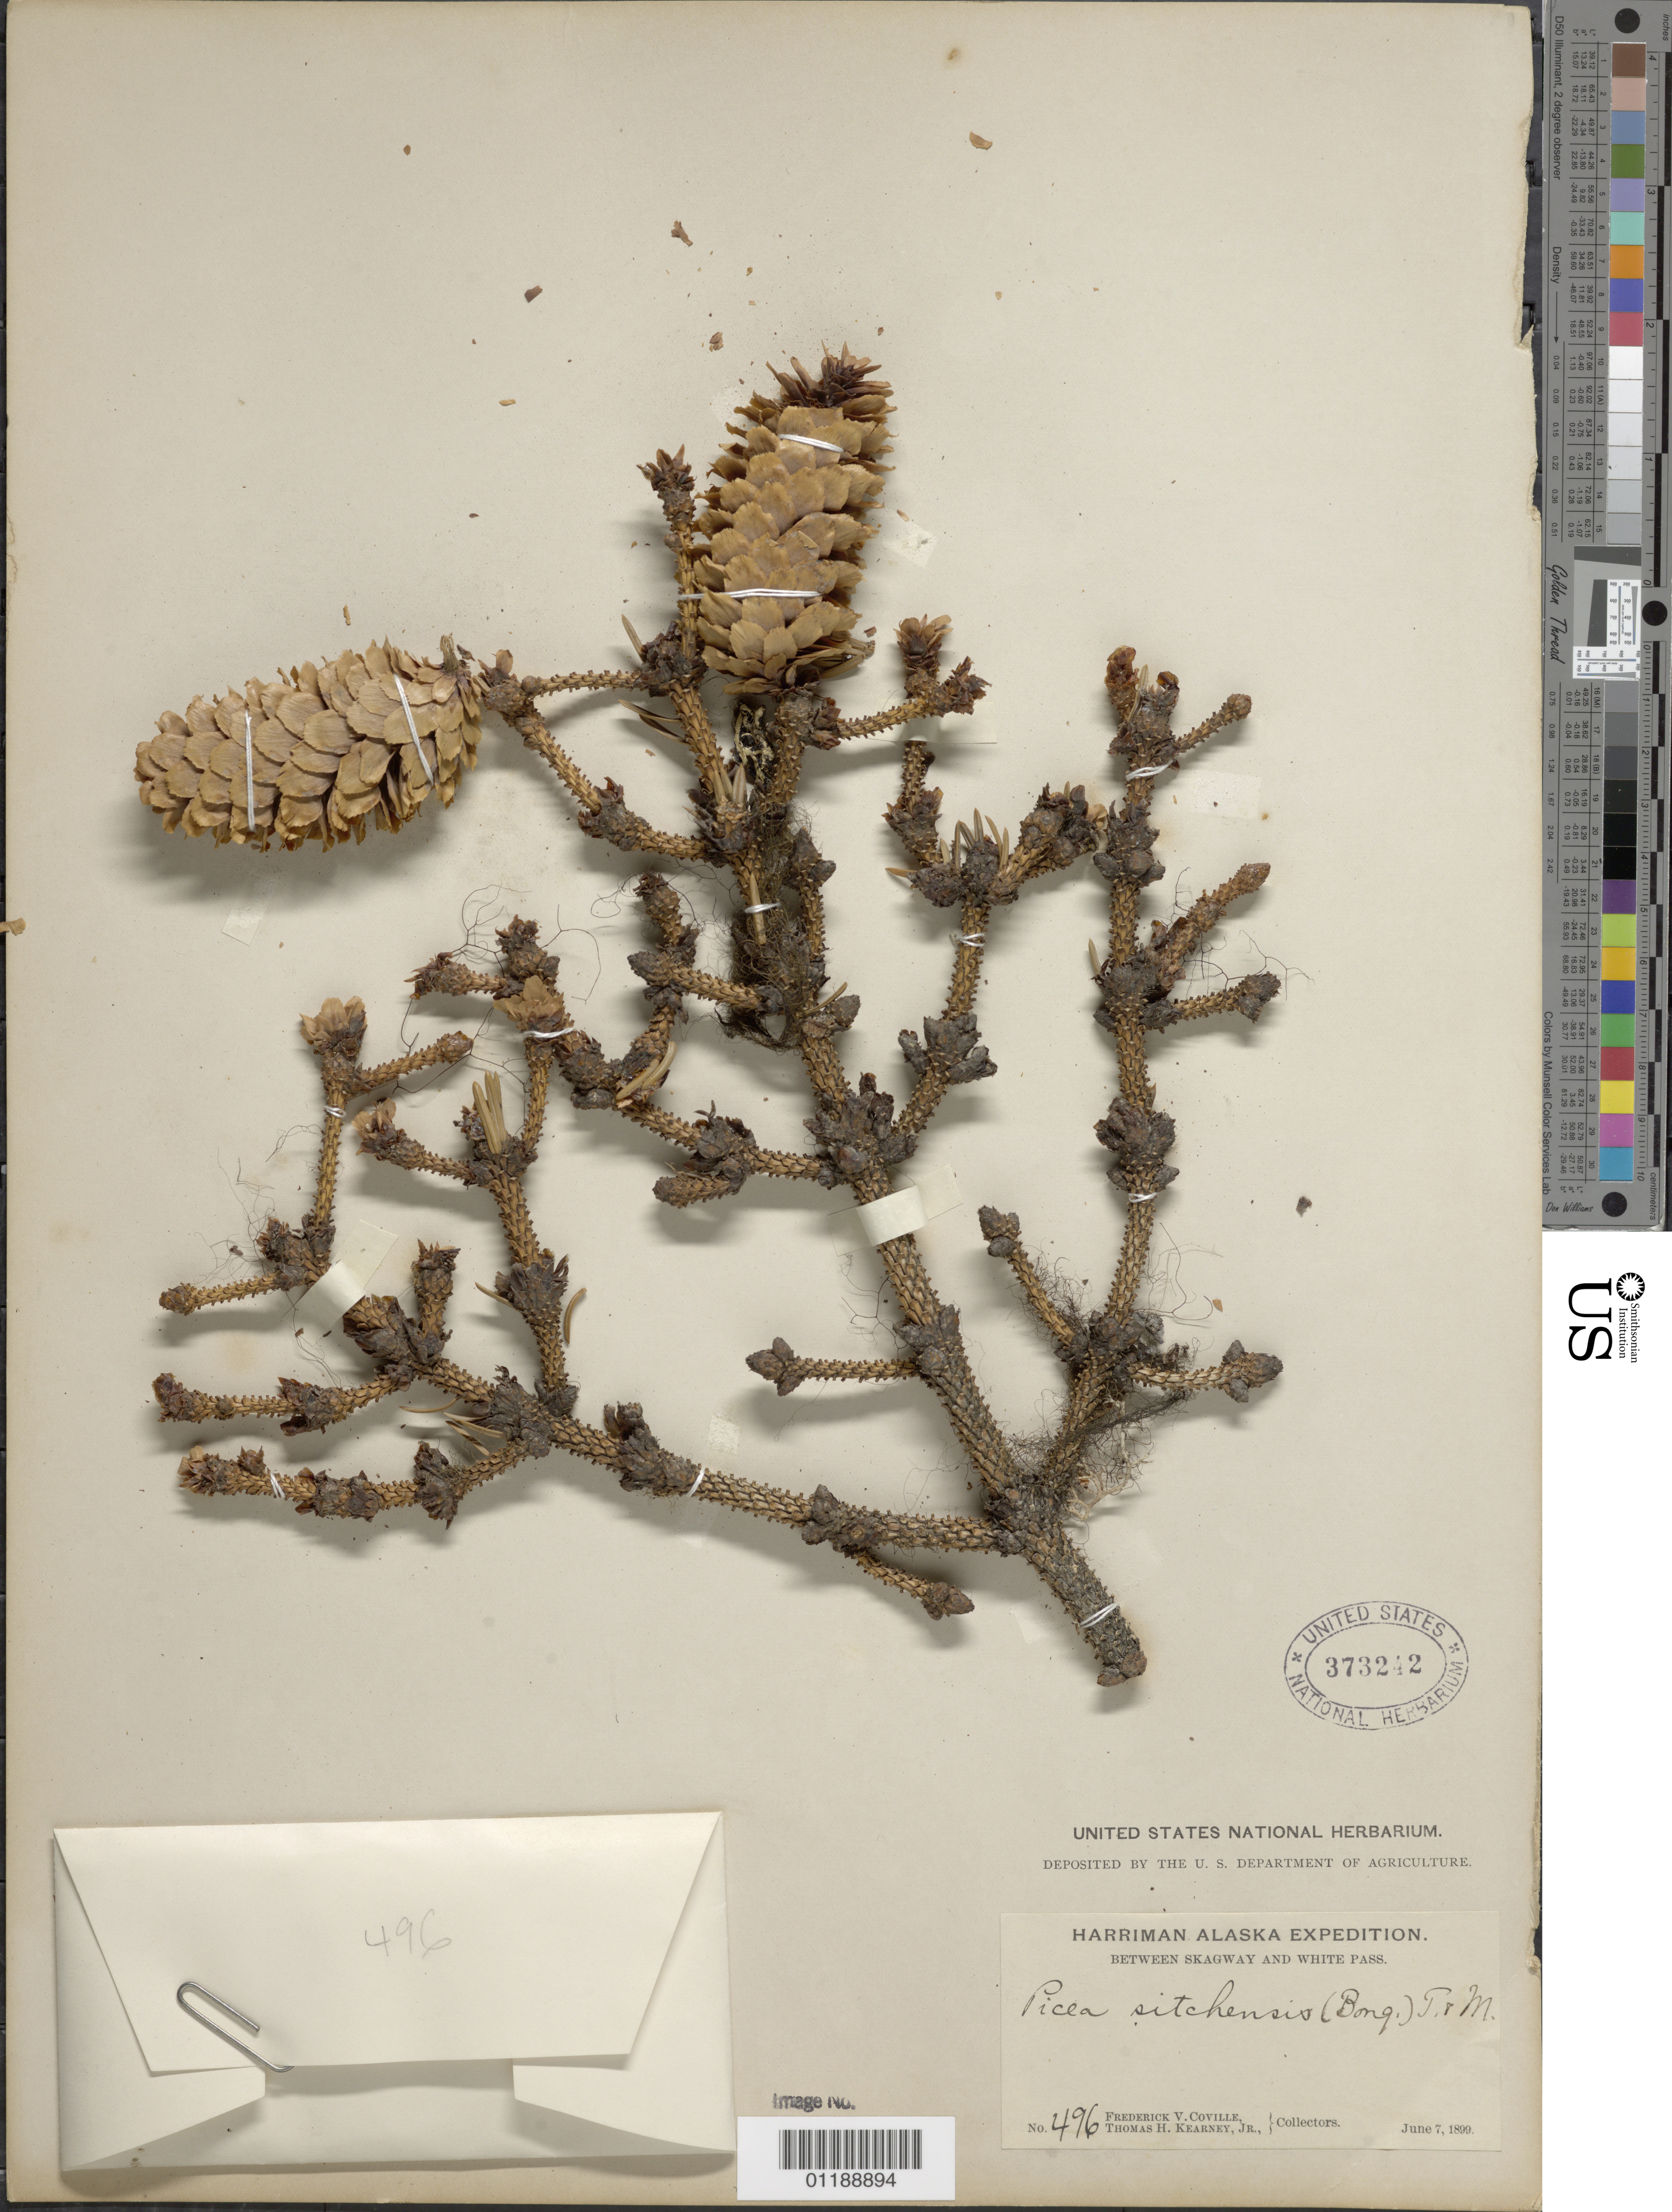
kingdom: Plantae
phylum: Tracheophyta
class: Pinopsida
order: Pinales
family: Pinaceae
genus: Picea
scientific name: Picea sitchensis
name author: (Bong.) Carrière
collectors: F. V. Coville & T. H. Kearney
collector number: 496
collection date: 1899-06-07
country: United States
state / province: Alaska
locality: Between Skagway and White Pass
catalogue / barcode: US 373242